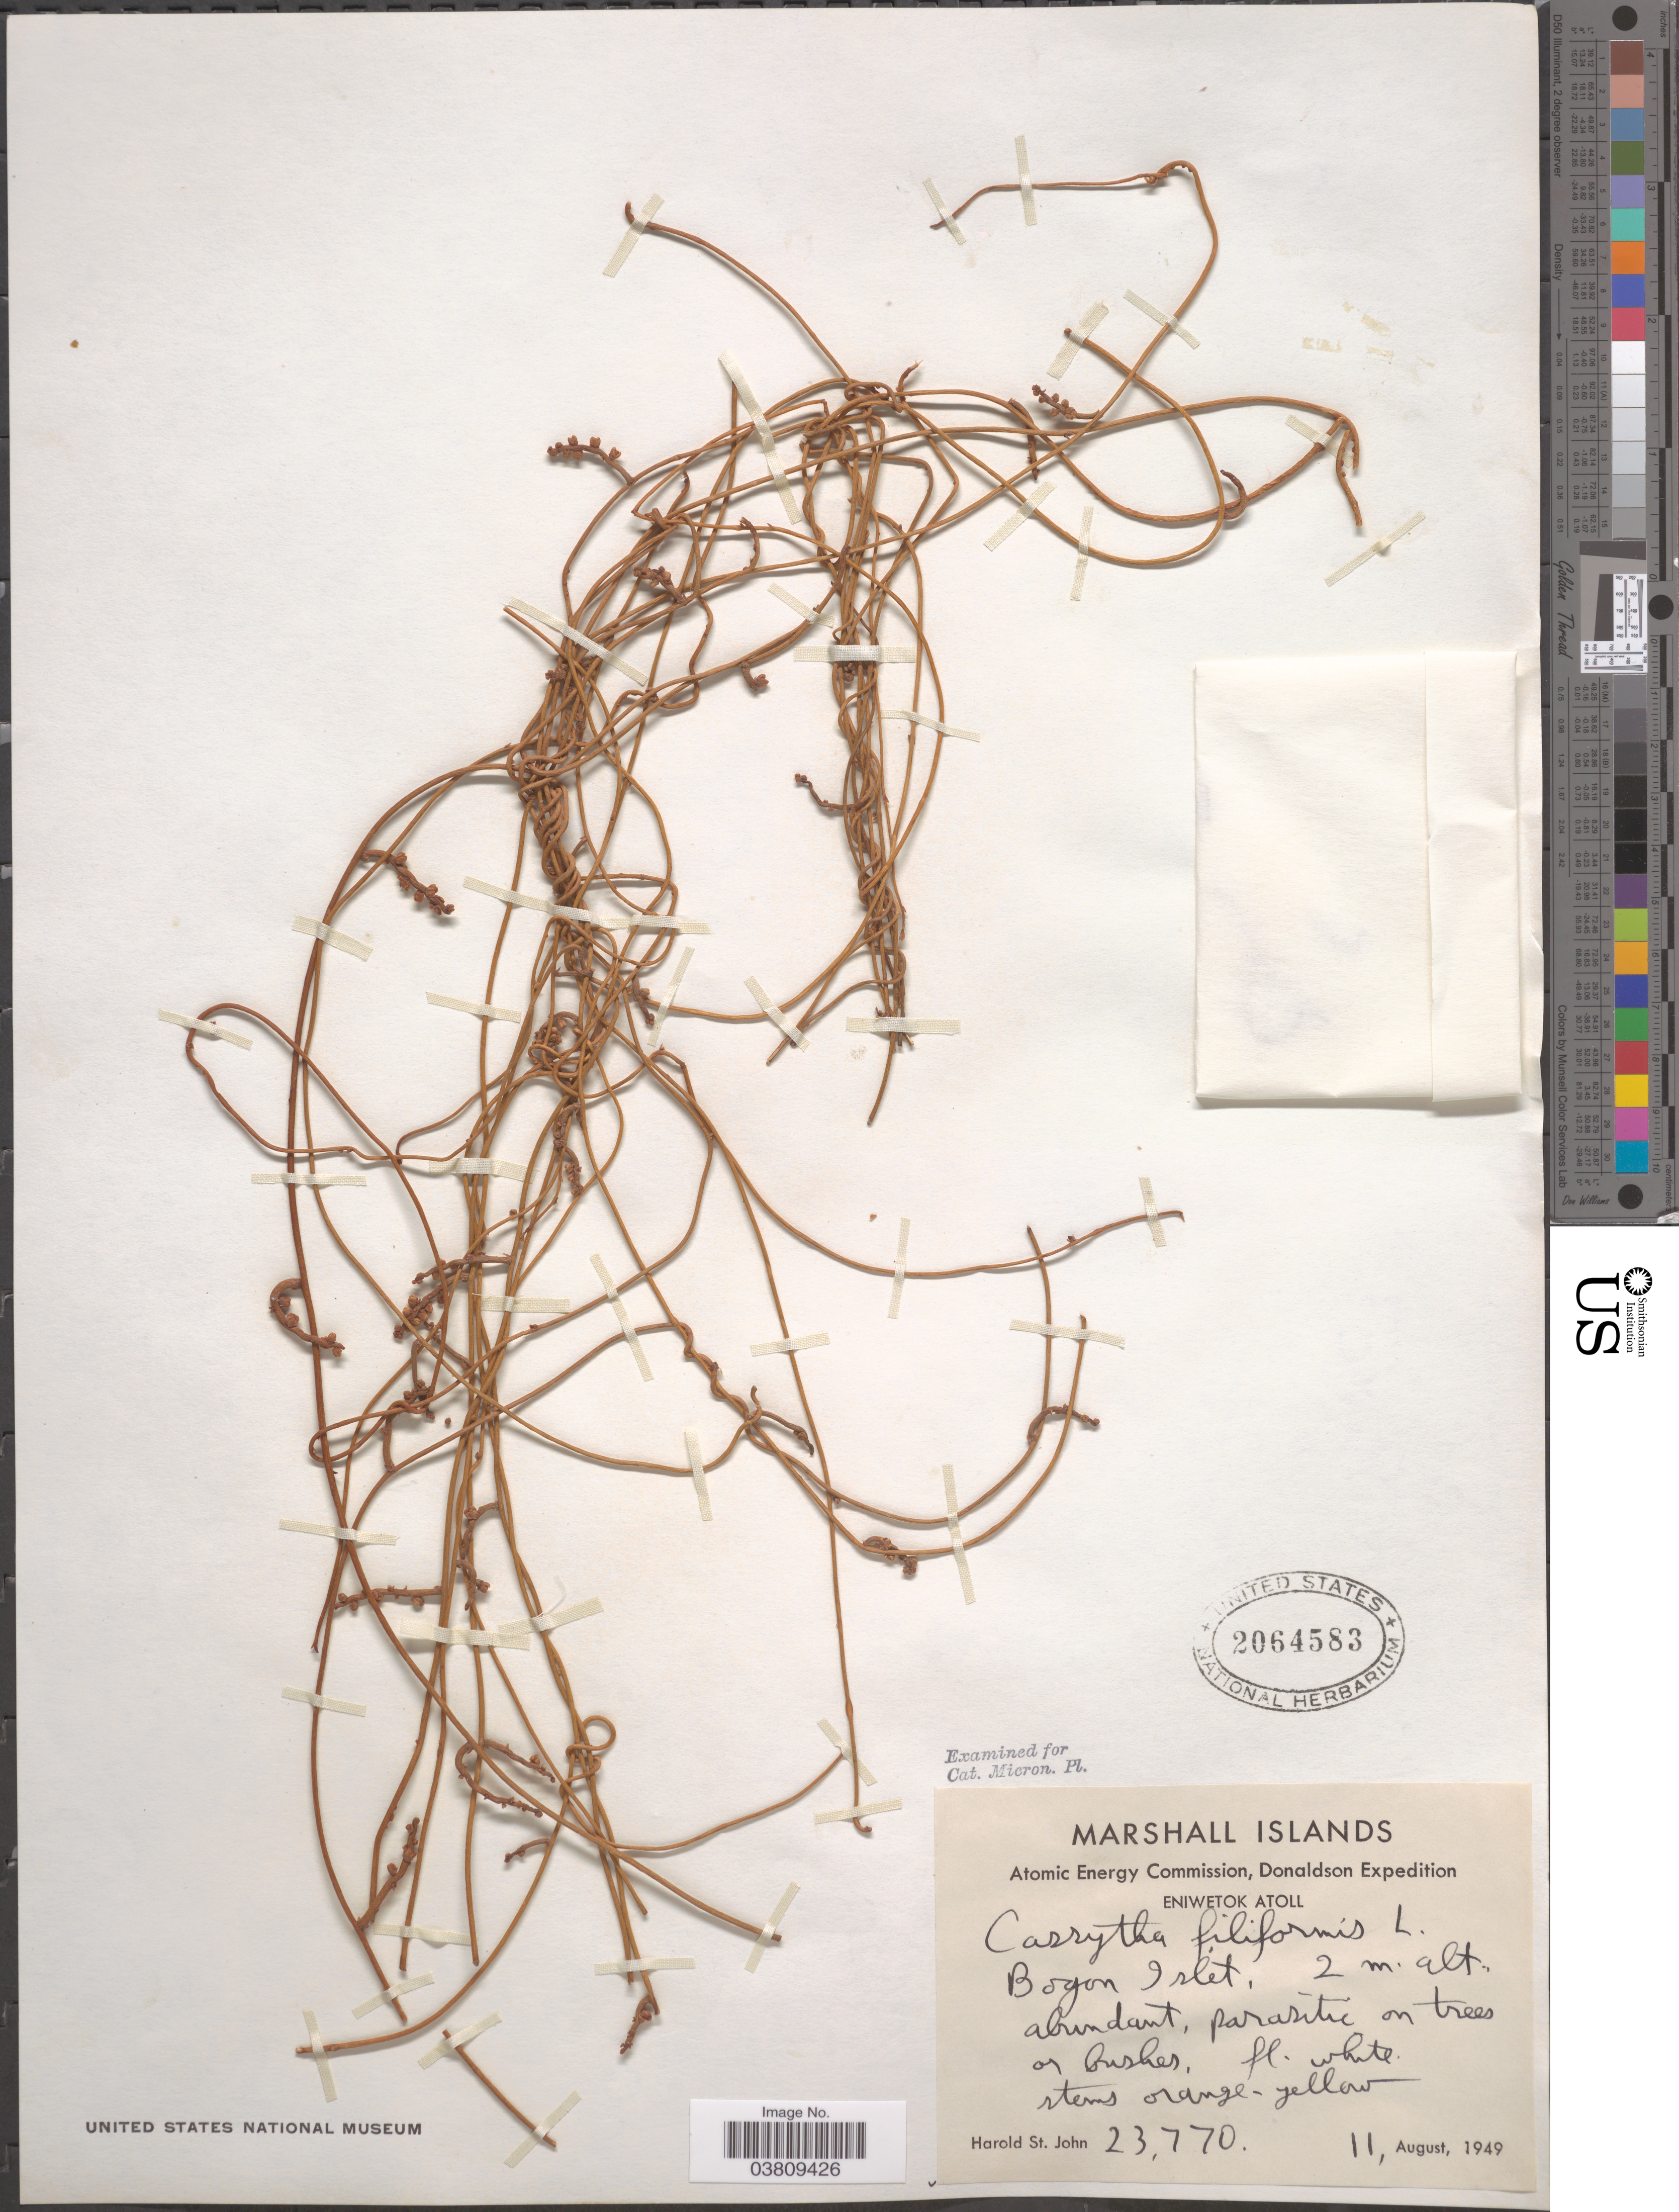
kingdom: Plantae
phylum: Tracheophyta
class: Magnoliopsida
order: Laurales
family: Lauraceae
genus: Cassytha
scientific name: Cassytha filiformis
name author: L.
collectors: H. St. John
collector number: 23770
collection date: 1949-08-11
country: Marshall Islands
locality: Eniwetok Atoll. Bogon Islet.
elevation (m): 2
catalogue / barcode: US 2064583